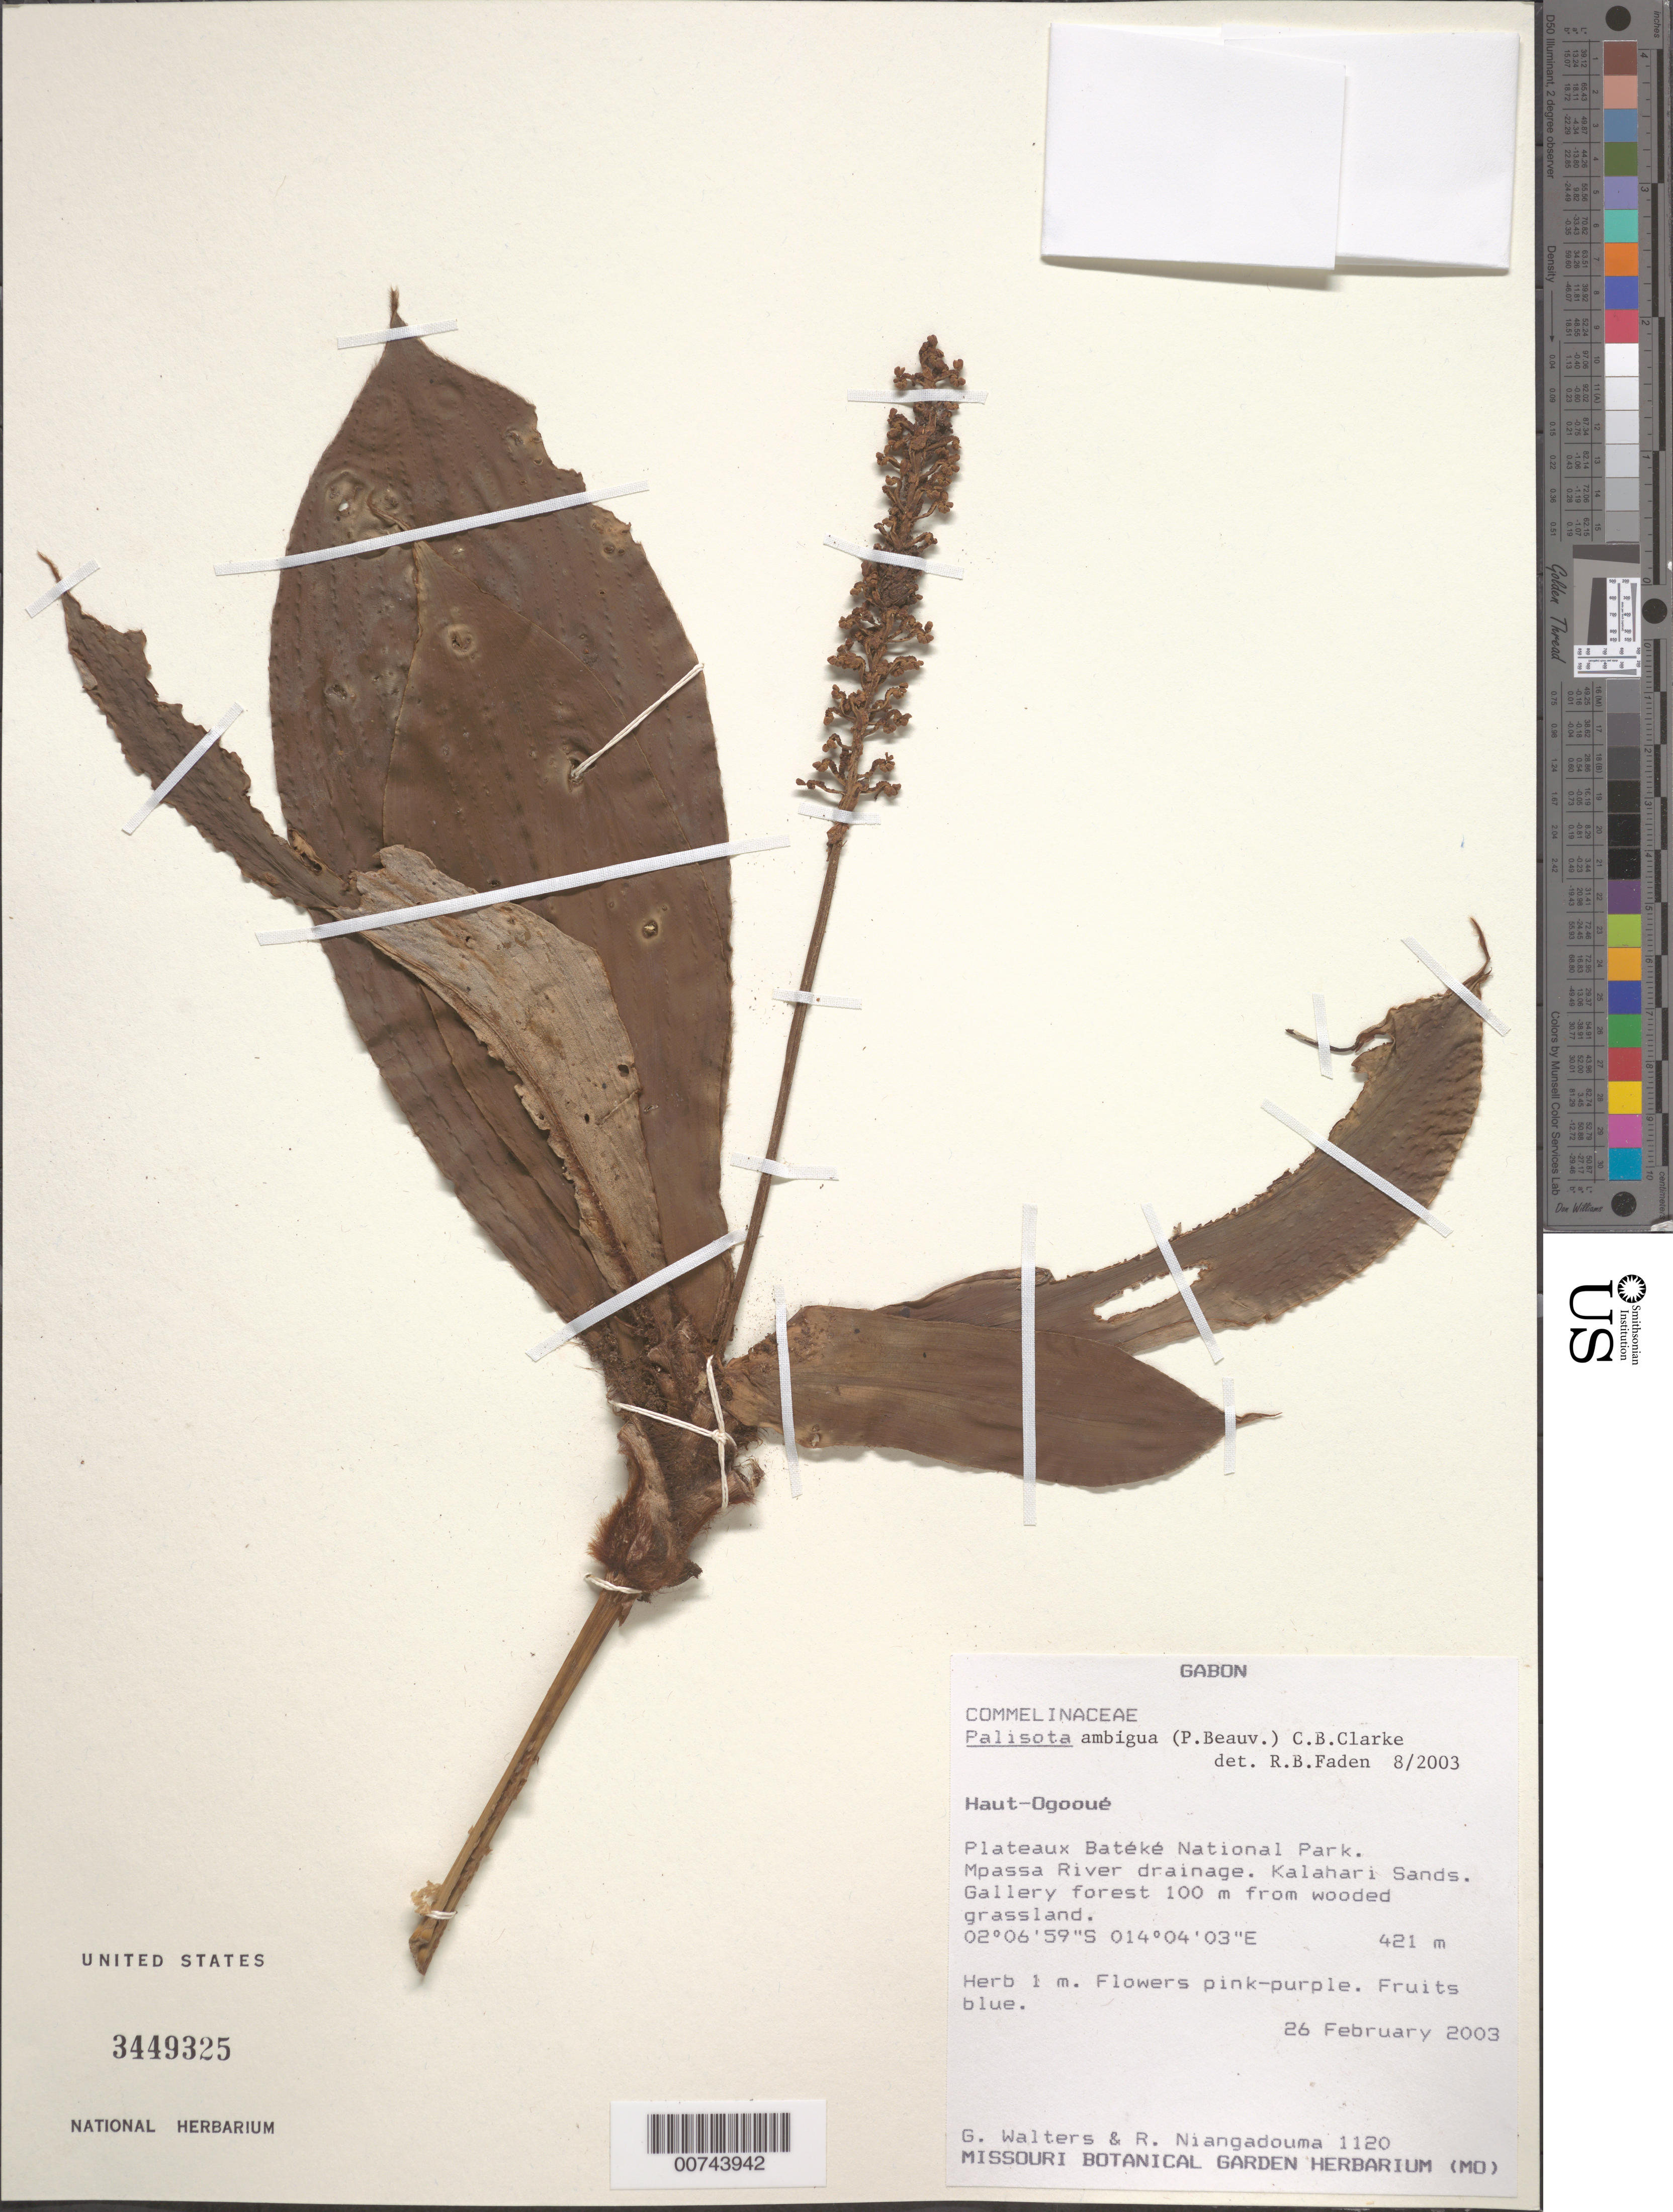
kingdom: Plantae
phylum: Tracheophyta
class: Liliopsida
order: Commelinales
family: Commelinaceae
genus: Palisota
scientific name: Palisota ambigua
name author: (P. Beauv.) C.B. Clarke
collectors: G. Walters & R. Niangadouma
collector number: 1120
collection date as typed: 26 Feb 2003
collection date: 2003-02-26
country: Gabon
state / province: Haut-Ogooue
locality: Plateaux Bateke National Park, Mpassa River drainage.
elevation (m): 421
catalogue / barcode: US 3449325